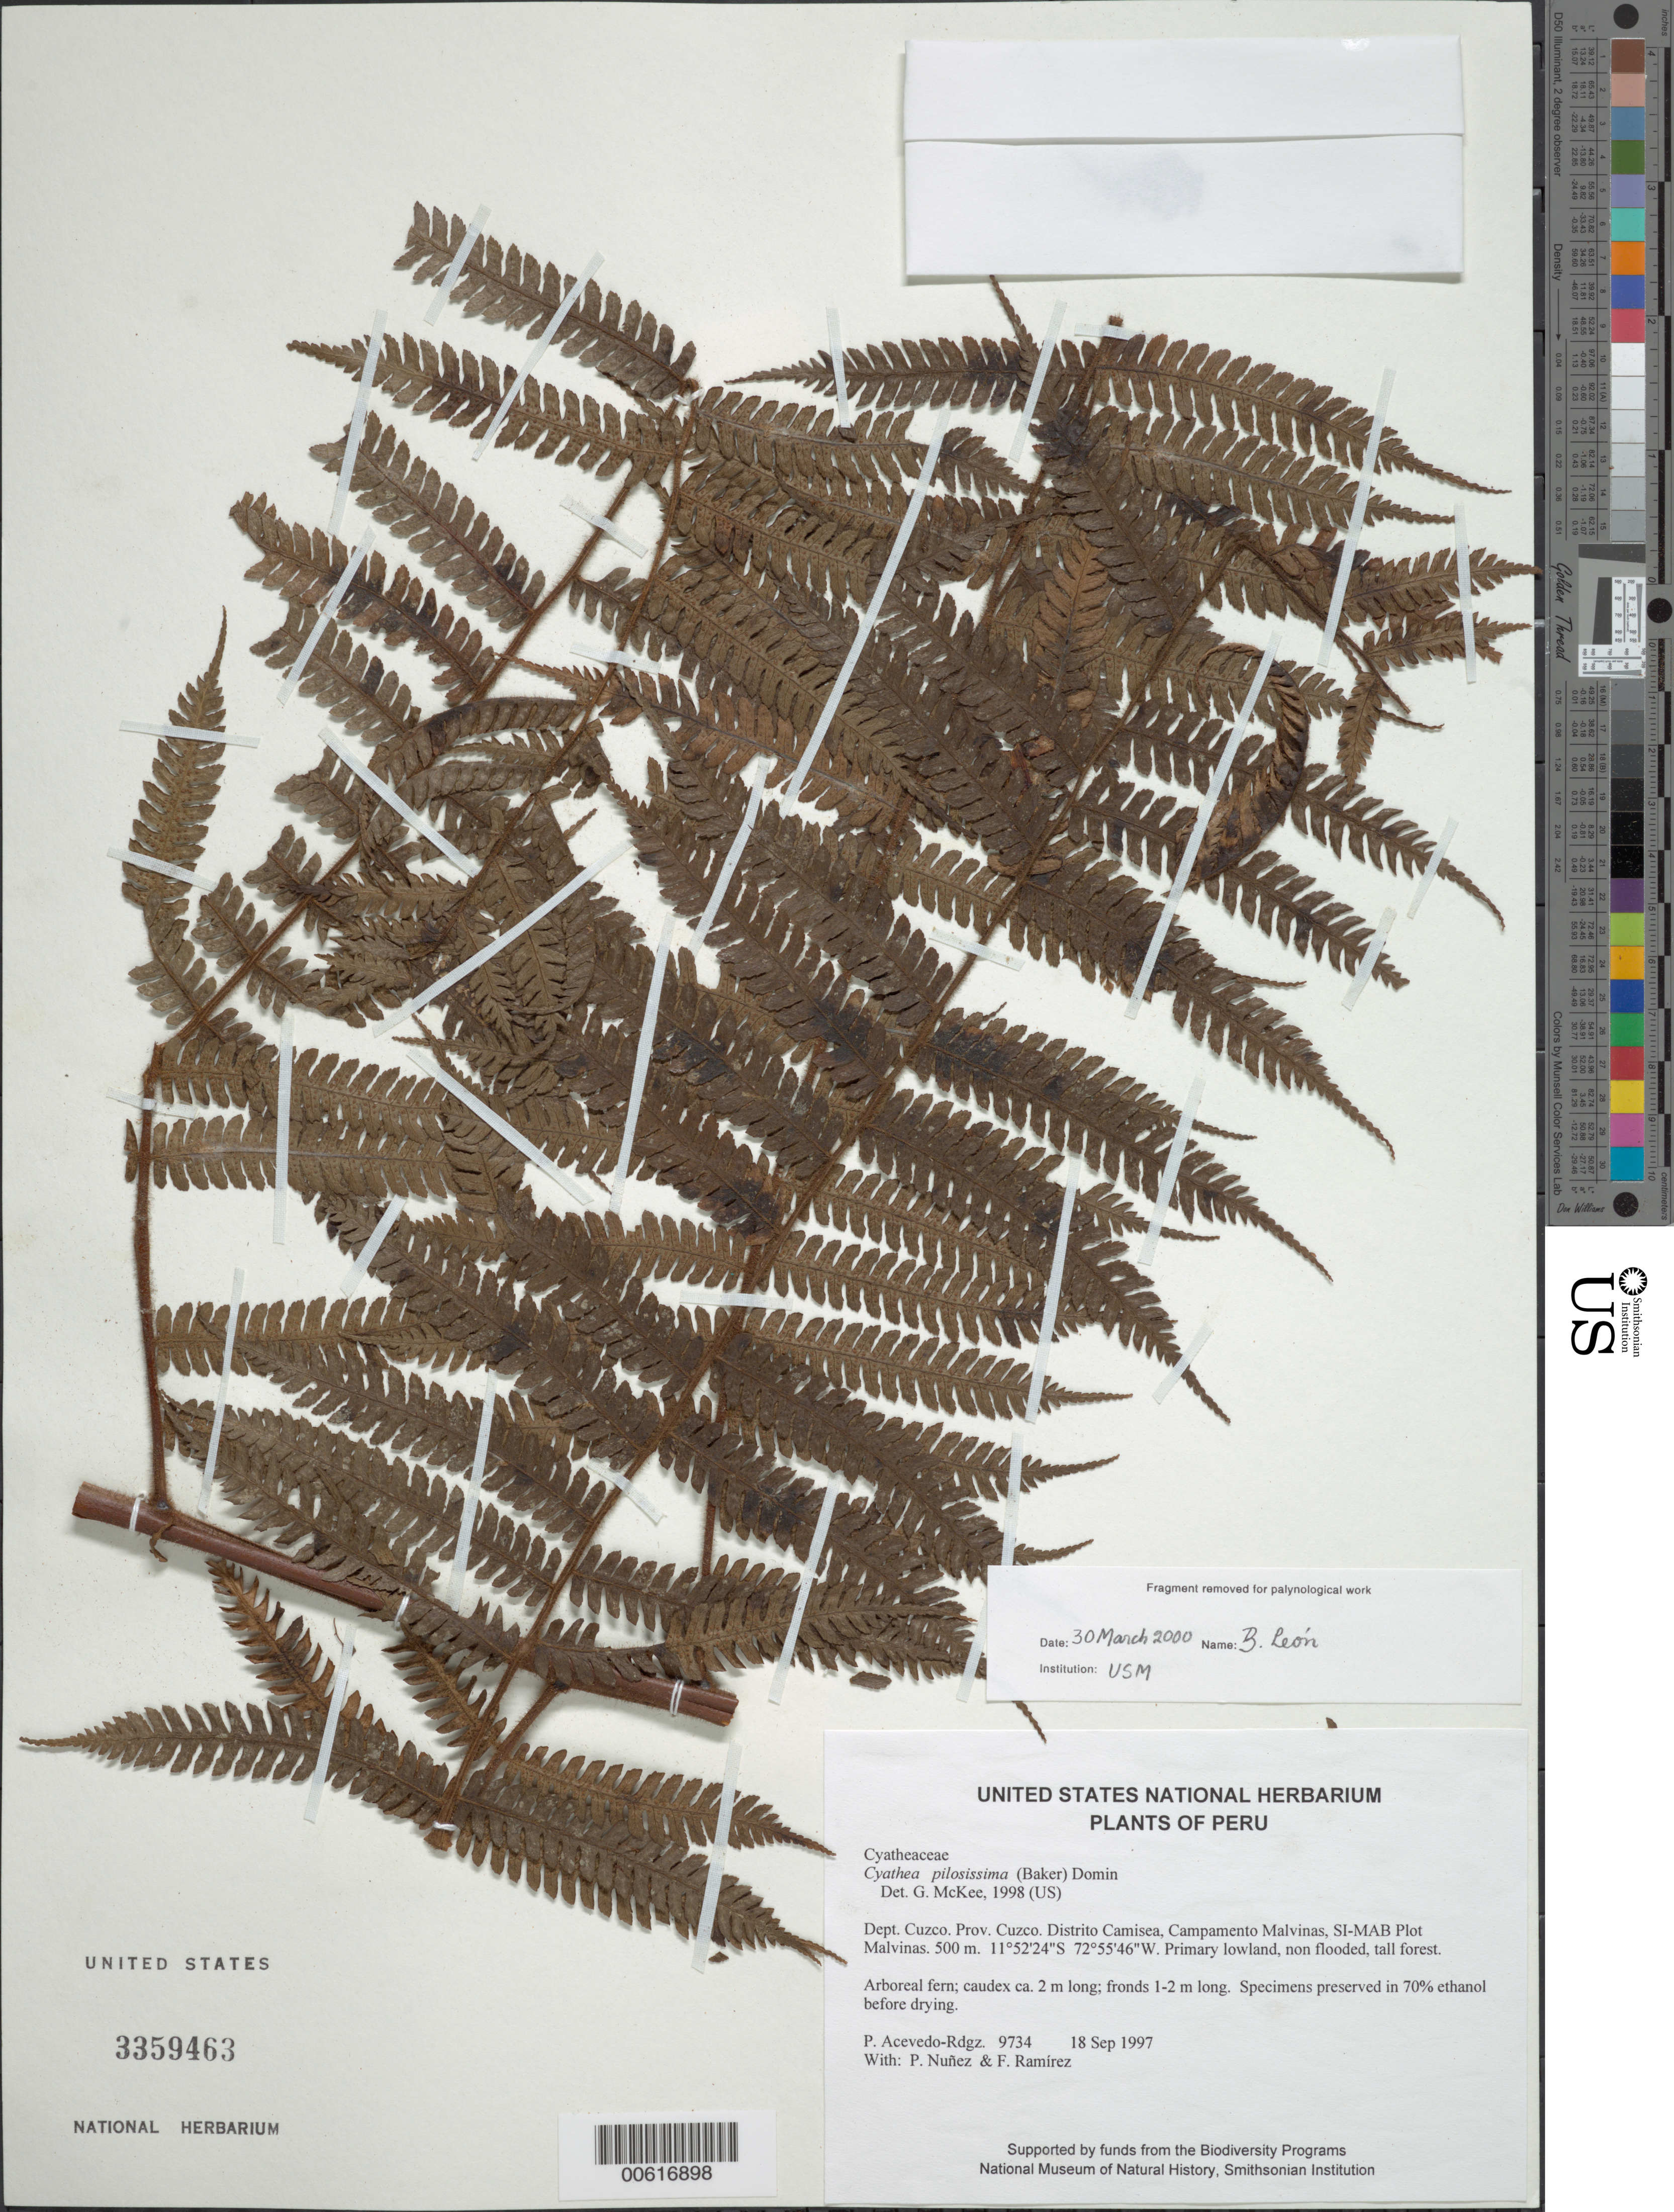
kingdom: Plantae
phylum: Tracheophyta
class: Polypodiopsida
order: Cyatheales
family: Cyatheaceae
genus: Cyathea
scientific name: Cyathea pilosissima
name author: (Baker) Domin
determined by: McKee, G. S., (US), NMNH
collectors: P. Acevedo-Rodr., P. Nuñez V. & F. Ramirez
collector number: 9734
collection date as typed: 18 Sep 1997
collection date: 1997-09-18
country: Peru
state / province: Cusco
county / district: Cusco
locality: Distrito Camisea, Campamento Malvinas, SI-MAB Plot Malvinas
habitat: Primary lowland, non flooded, tall forest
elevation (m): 500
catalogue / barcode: US 3359463